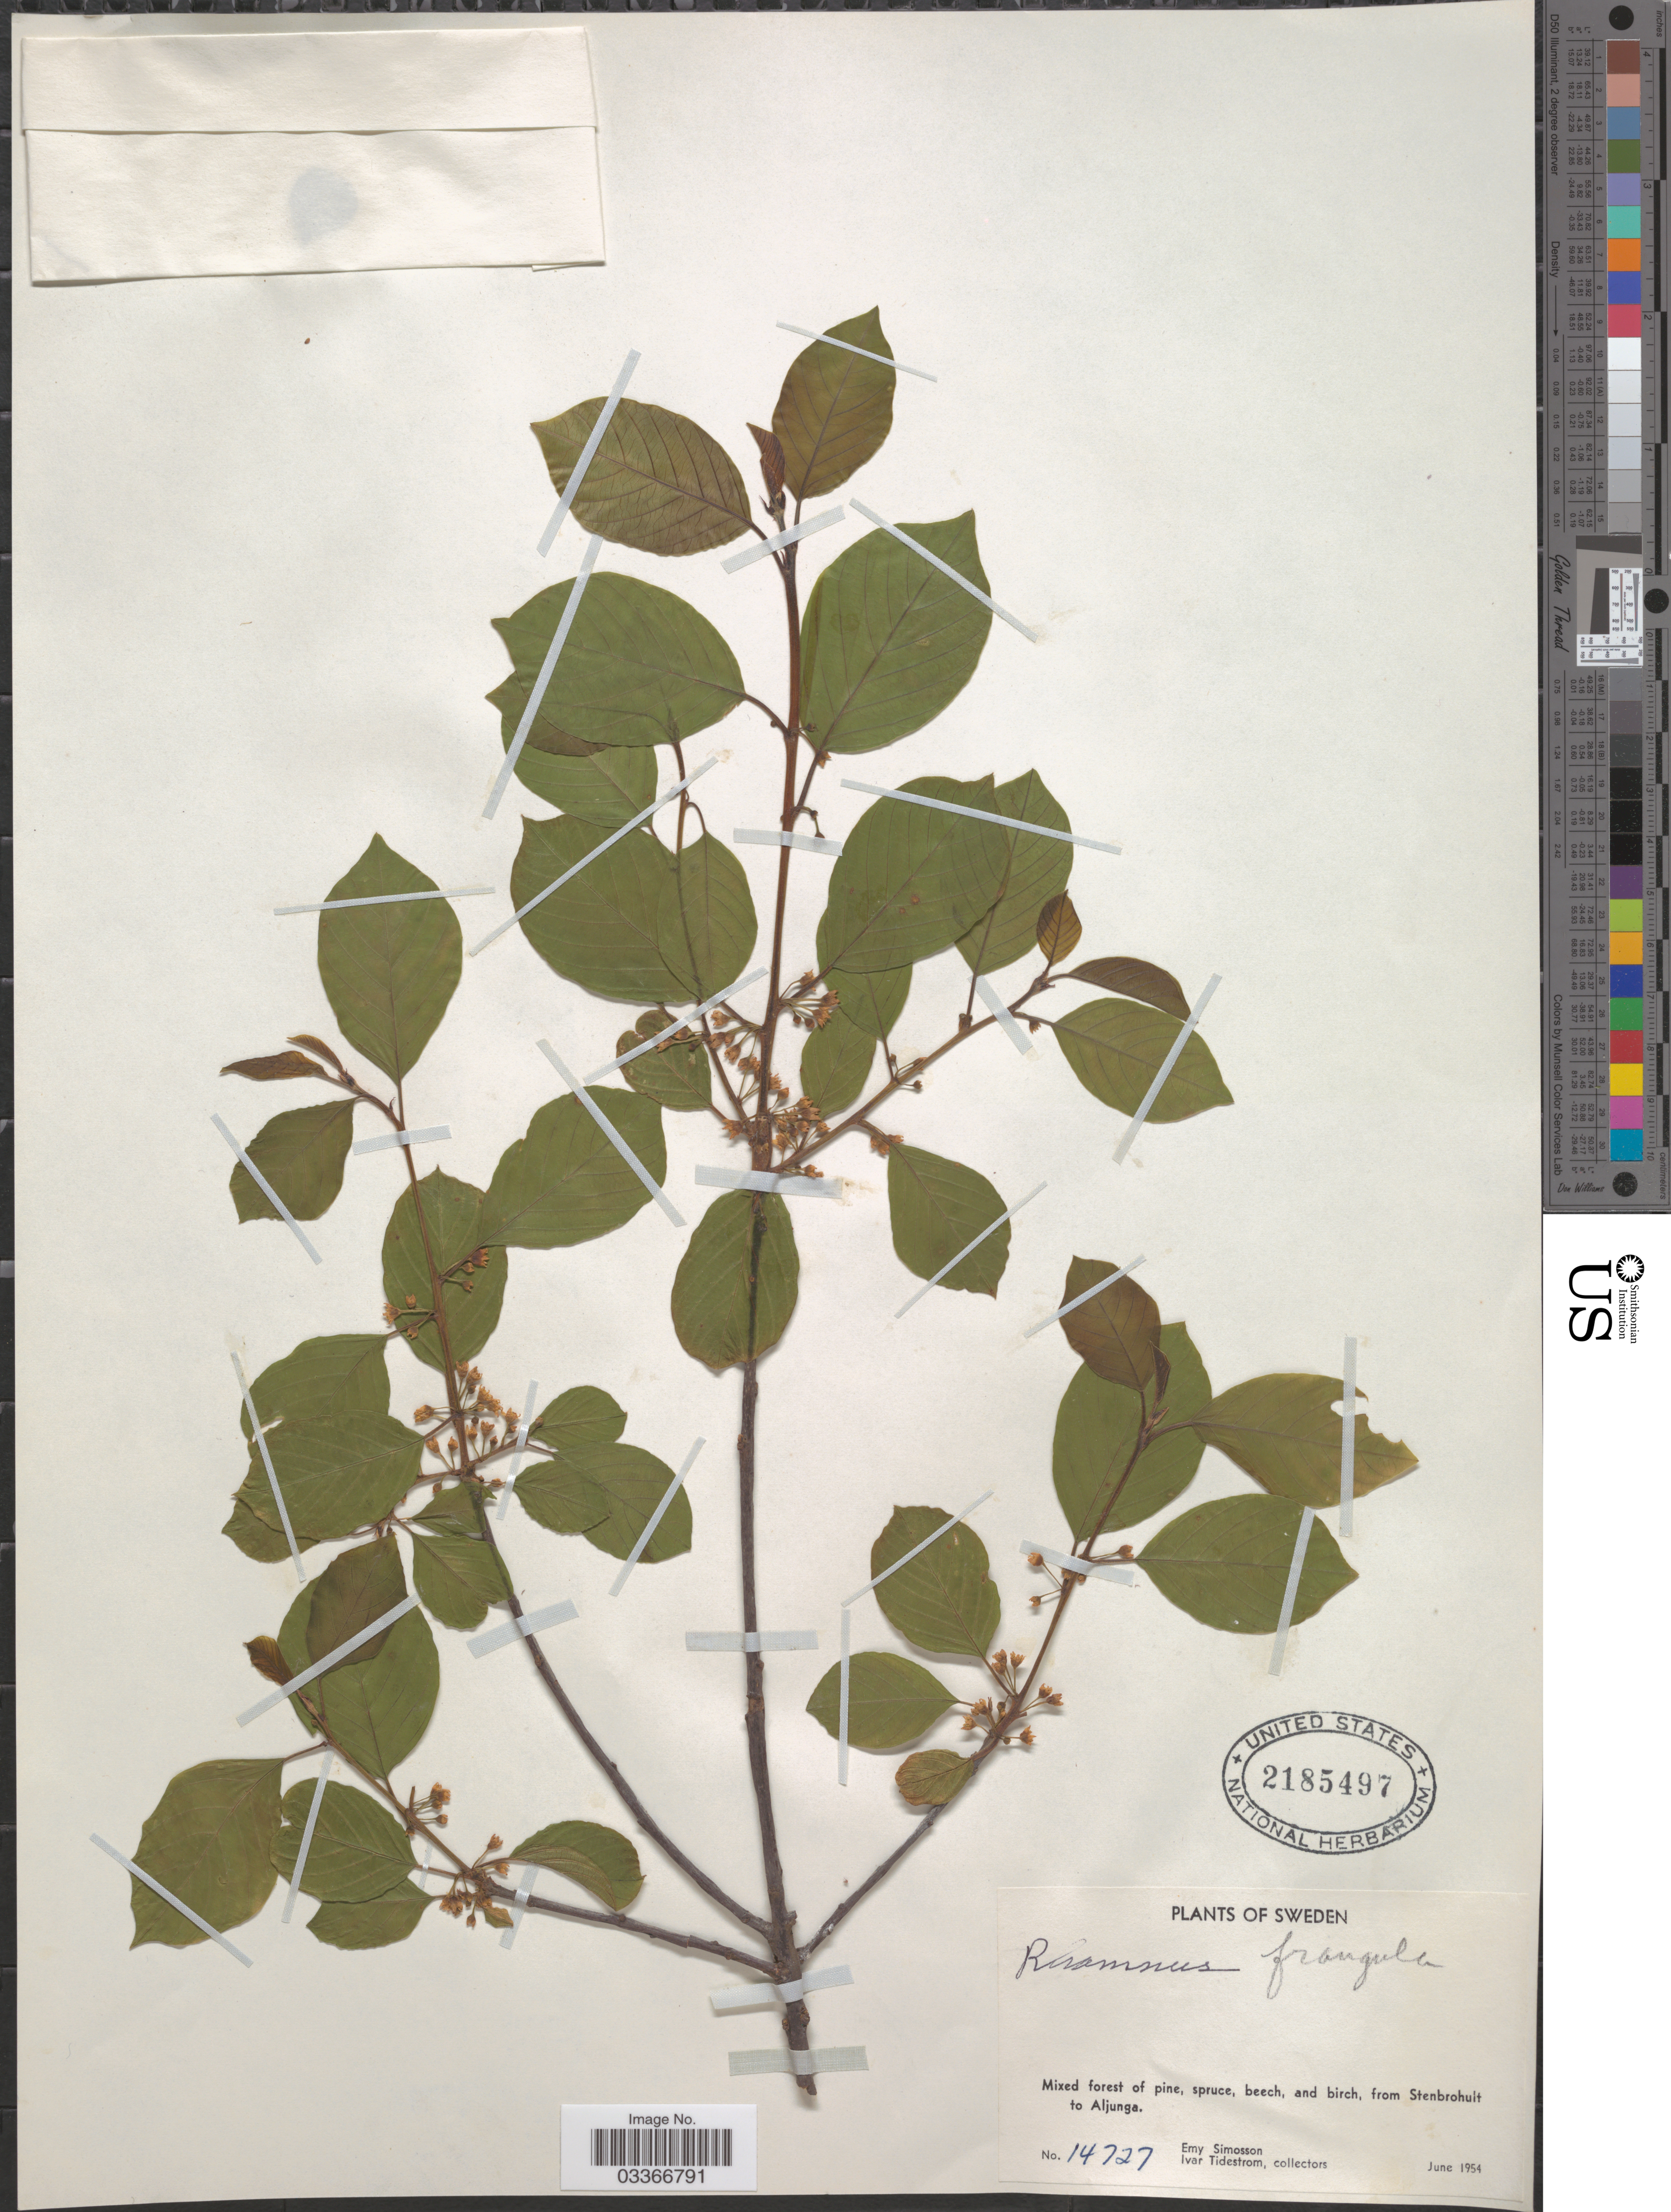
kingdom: Plantae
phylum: Tracheophyta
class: Magnoliopsida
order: Rosales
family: Rhamnaceae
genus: Rhamnus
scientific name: Rhamnus sp.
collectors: E. Simosson & I. F. Tidestrom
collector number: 14727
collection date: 1954-06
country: Sweden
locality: From Stenbrohult to Aljunga.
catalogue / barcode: US 2185497